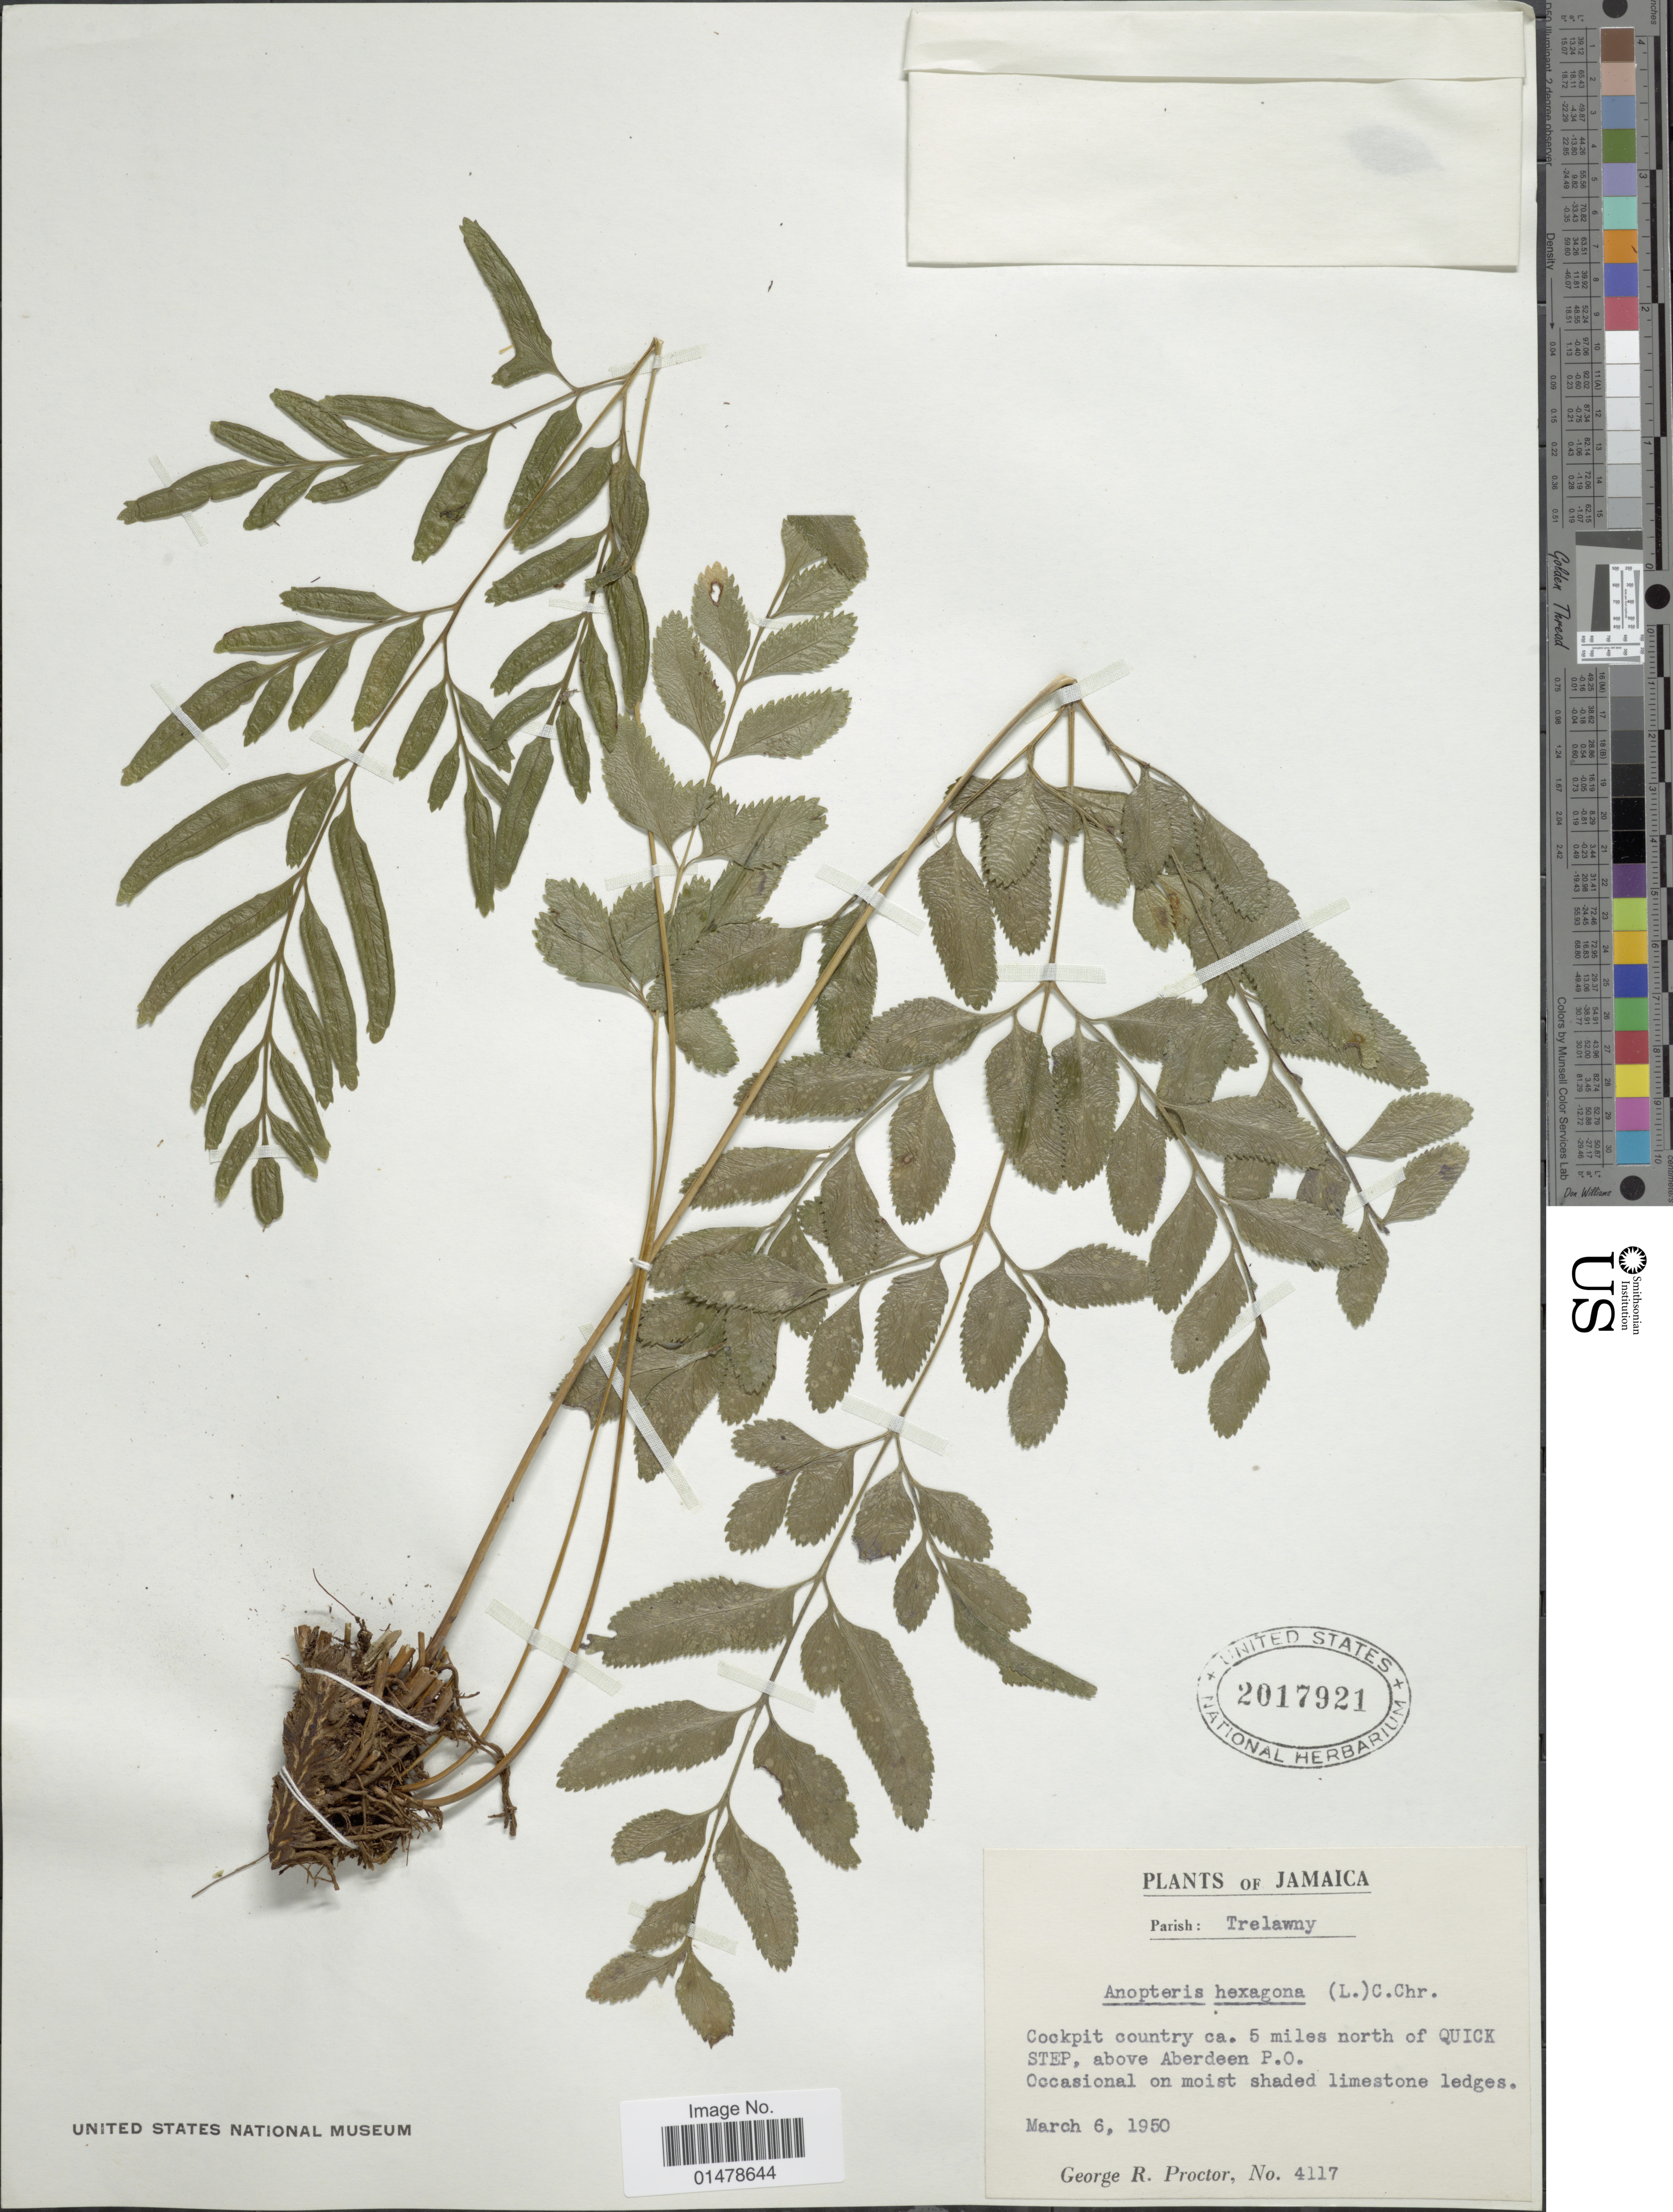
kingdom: Plantae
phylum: Tracheophyta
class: Polypodiopsida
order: Polypodiales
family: Pteridaceae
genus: Pteris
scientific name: Pteris hexagona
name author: (L.) Proctor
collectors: G. R. Proctor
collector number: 4117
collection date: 1950-03-06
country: Jamaica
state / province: Trelawny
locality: Parish: Trelawny, Cockpit country ca. 5 miles north of Quick Step, above Aberdeen P.O.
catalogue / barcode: US 2017921